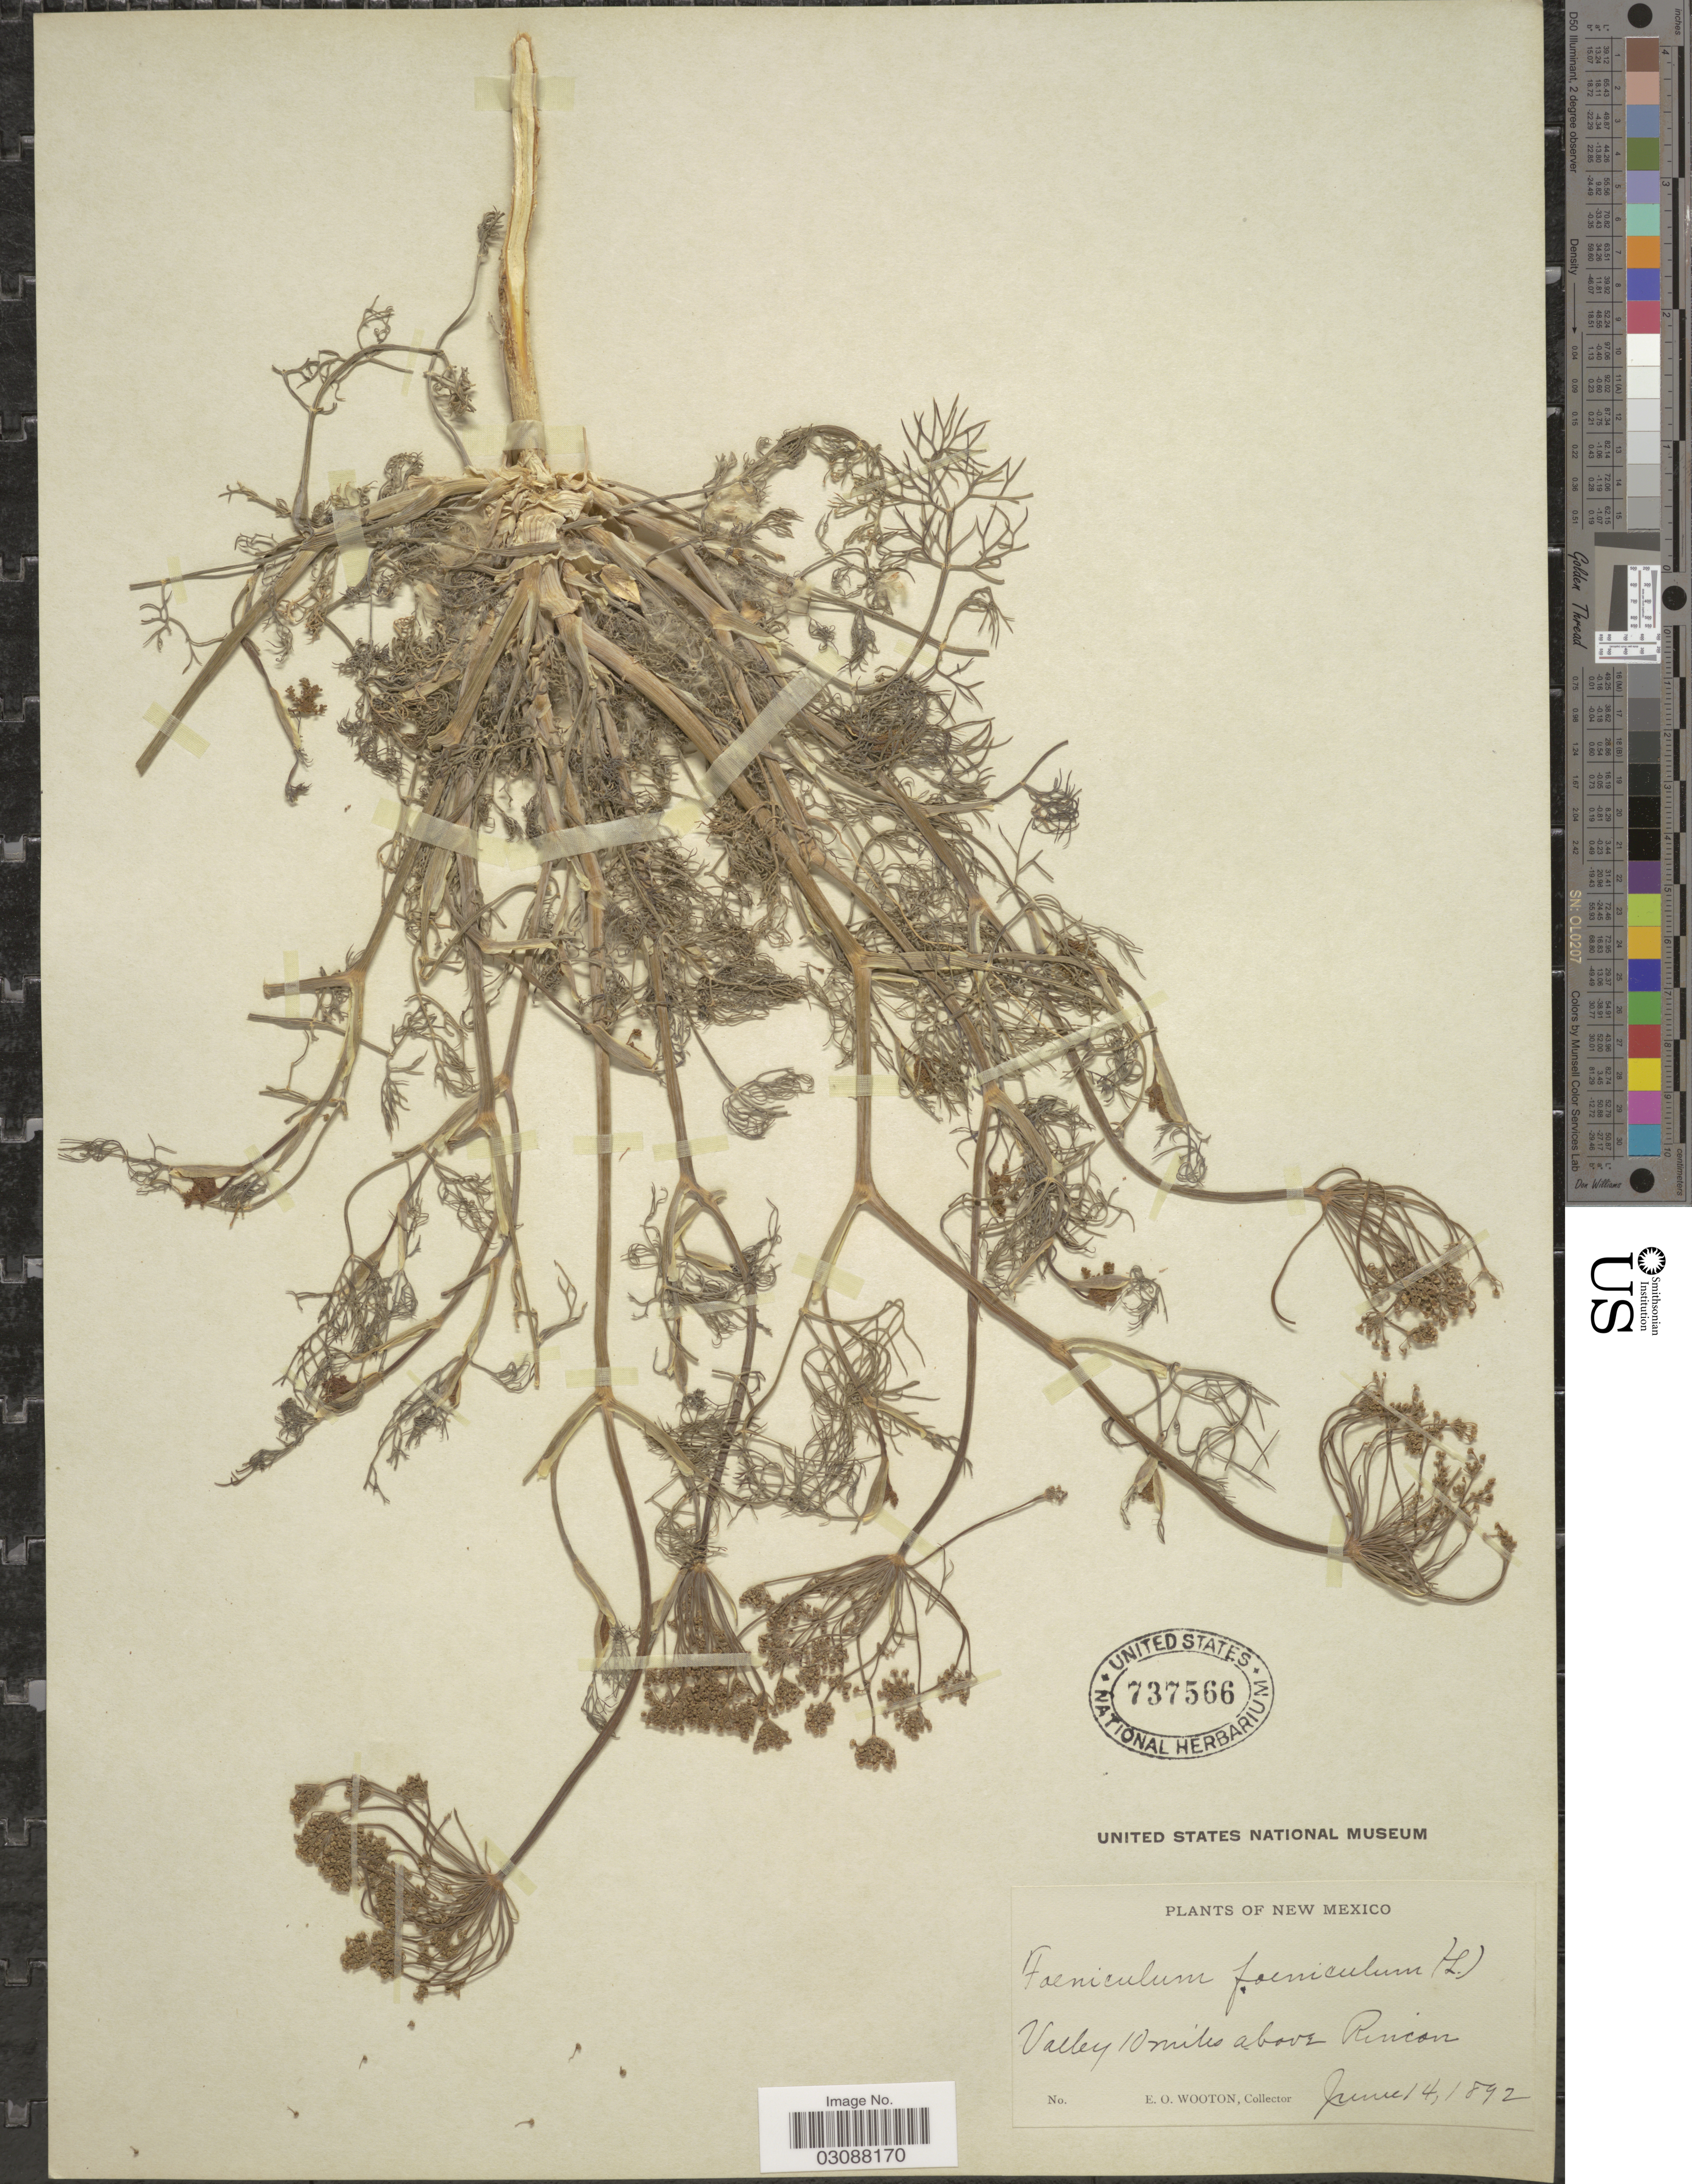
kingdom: Plantae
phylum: Tracheophyta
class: Magnoliopsida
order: Apiales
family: Apiaceae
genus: Foeniculum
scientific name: Foeniculum vulgare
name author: Mill.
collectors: E. O. Wooton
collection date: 1892-06-14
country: United States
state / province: New Mexico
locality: Valley 10 miles above Rincon.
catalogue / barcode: US 737566